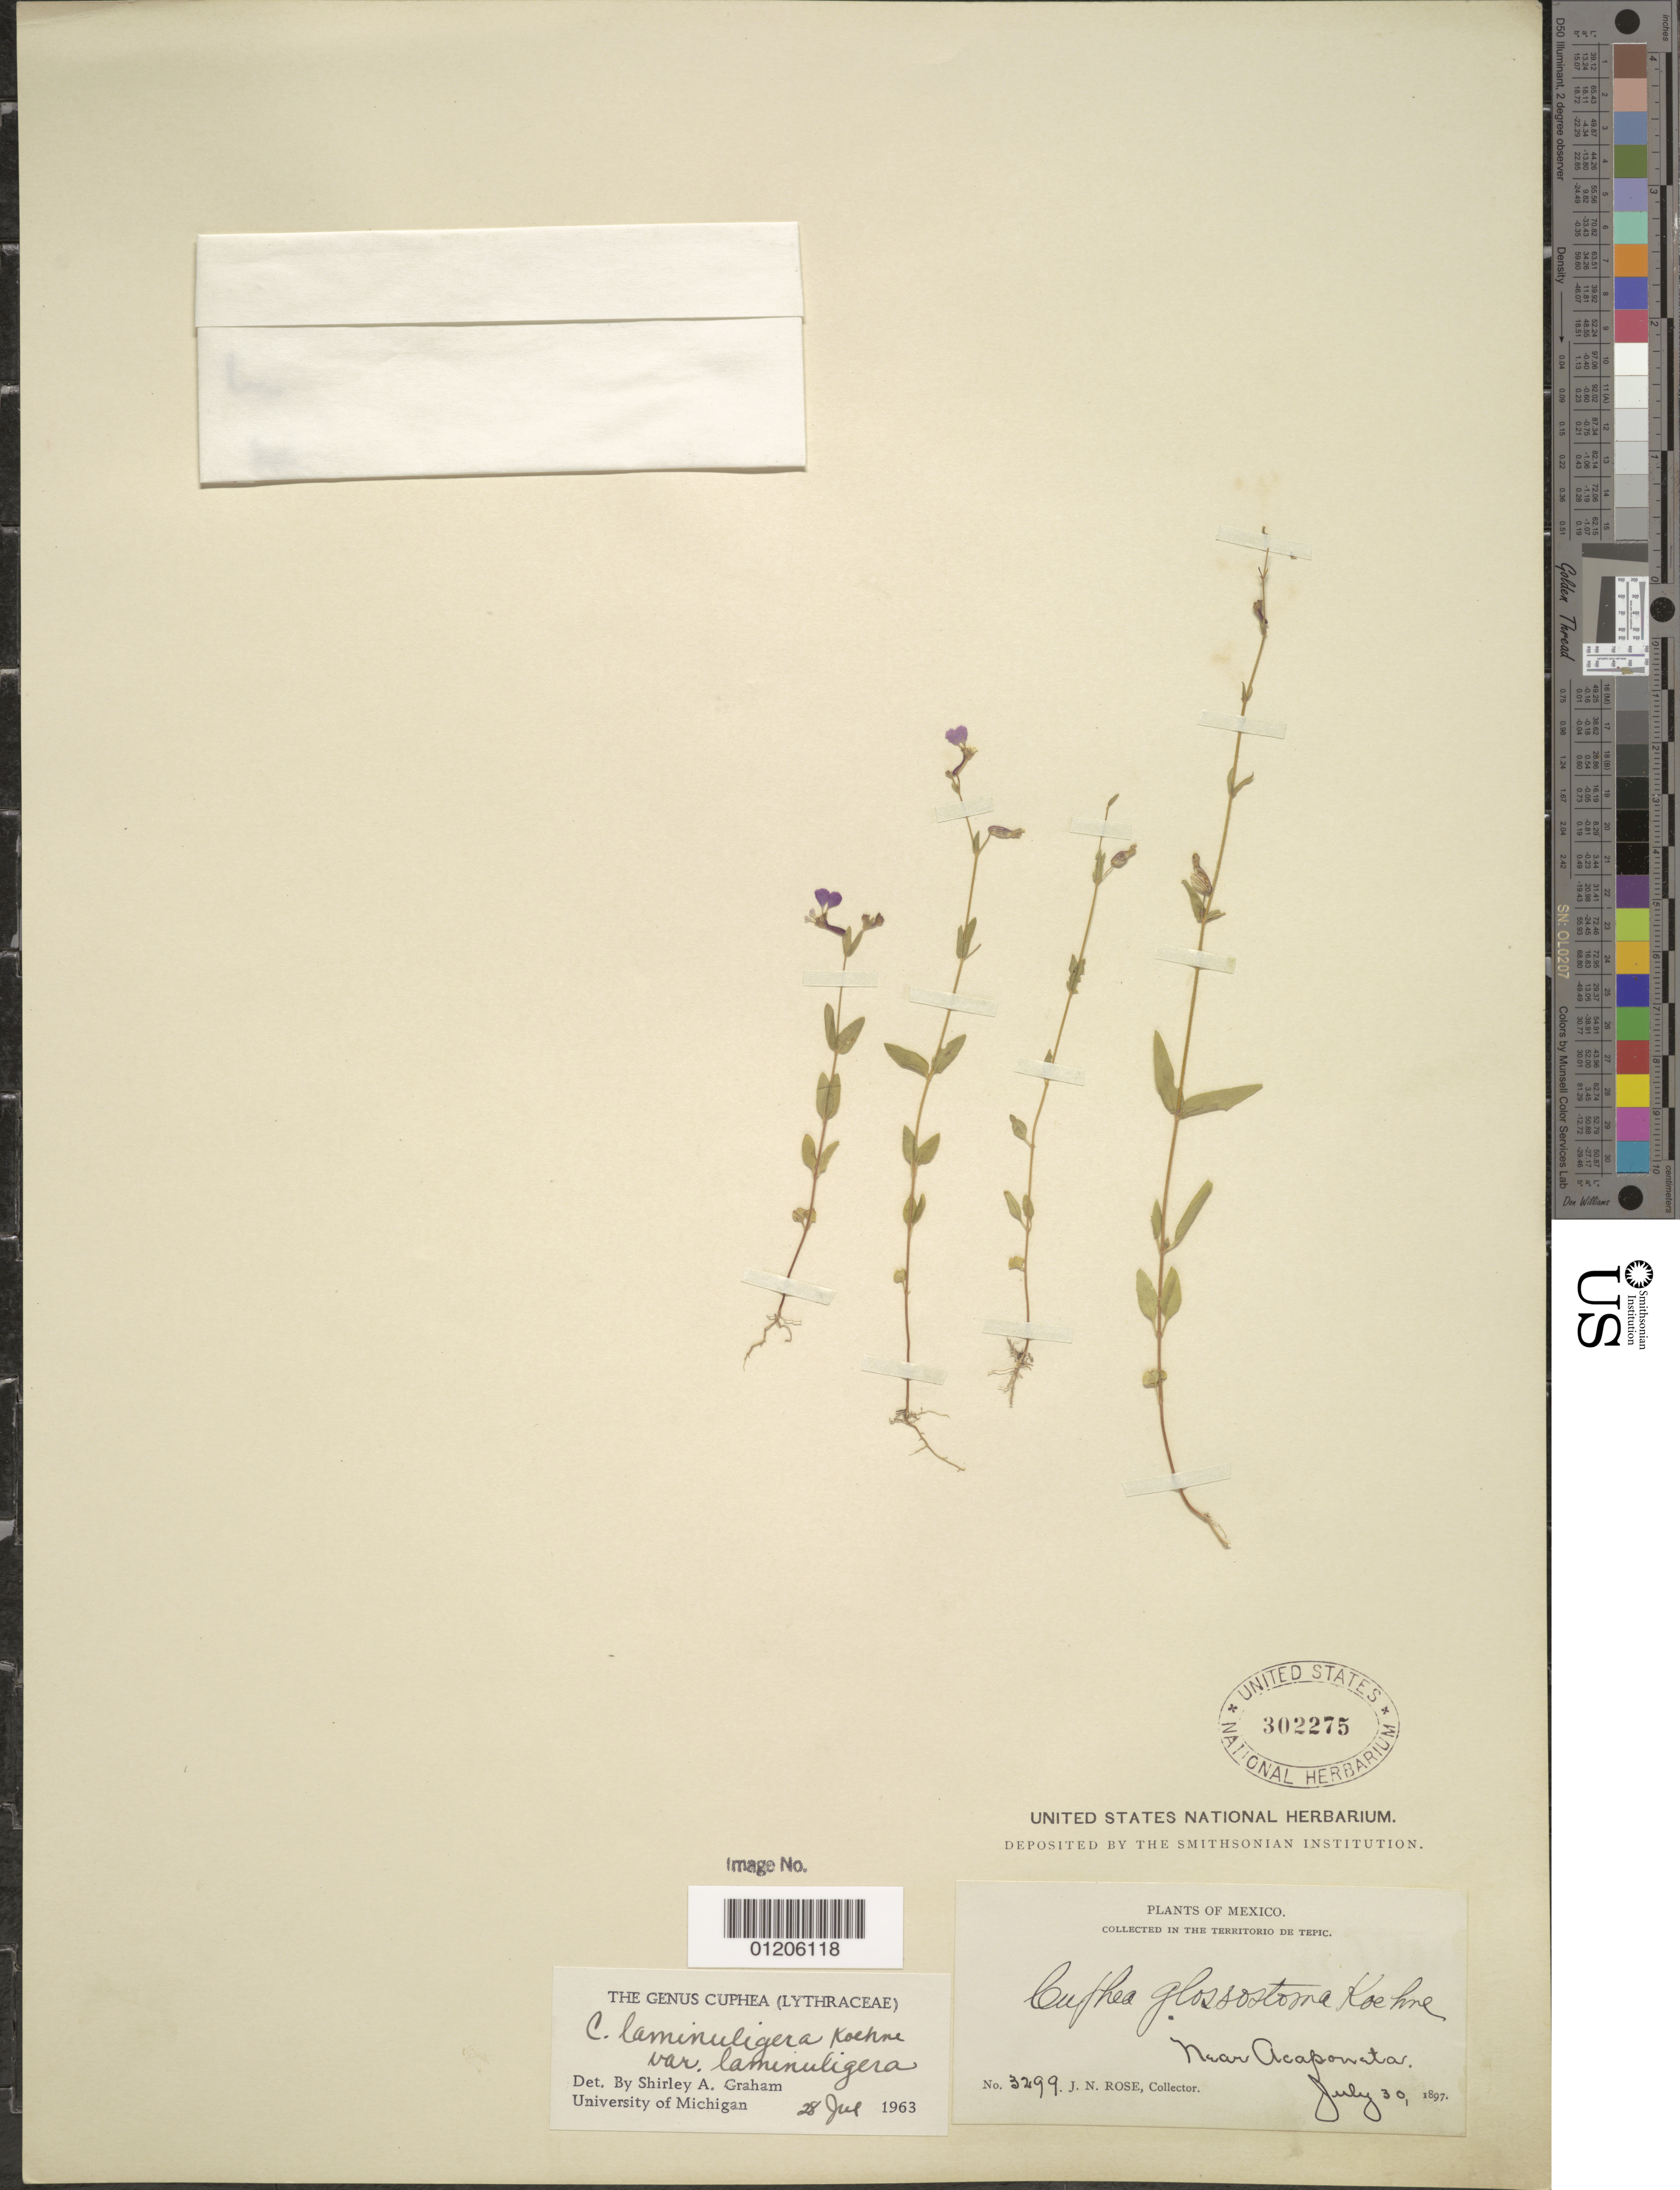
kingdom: Plantae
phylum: Tracheophyta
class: Magnoliopsida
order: Myrtales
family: Lythraceae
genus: Cuphea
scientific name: Cuphea laminuligera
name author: Koehne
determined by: Graham, S.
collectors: J. N. Rose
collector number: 3299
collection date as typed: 30 Jul 1897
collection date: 1897-07-30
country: Mexico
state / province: Nayarit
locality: In the territorio de Tepic, near Acaponeta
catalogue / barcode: US 302275